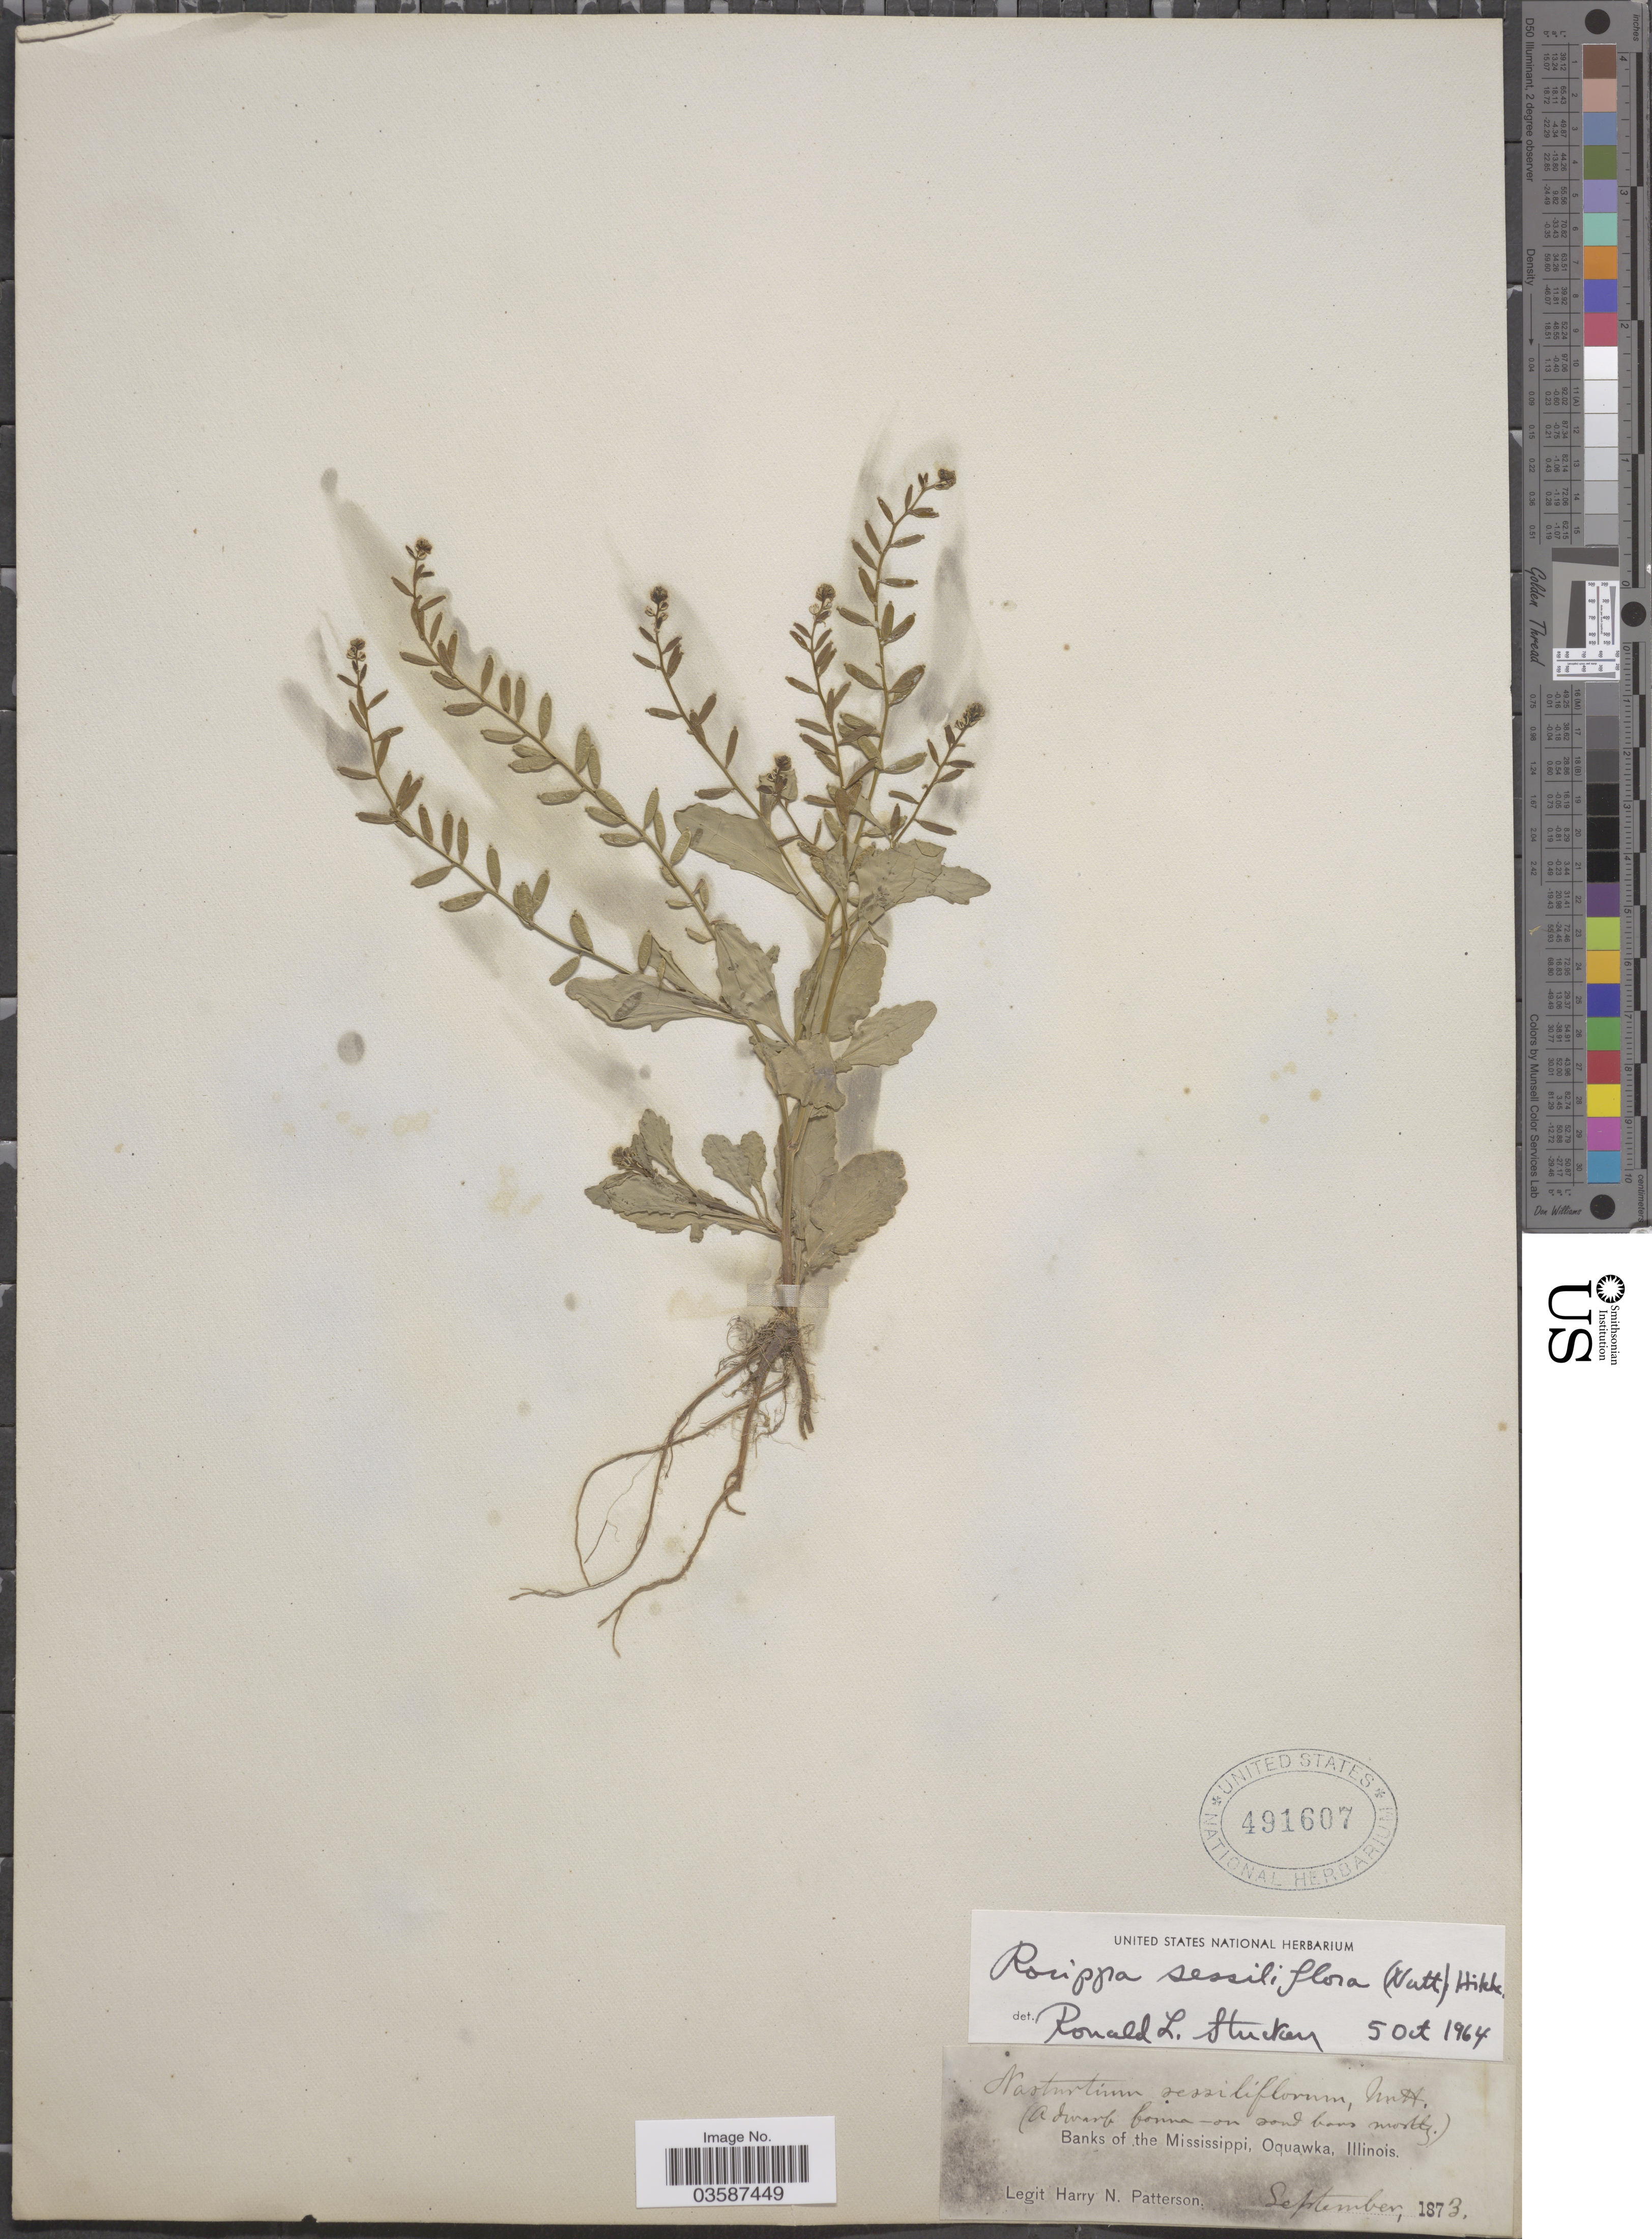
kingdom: Plantae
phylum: Tracheophyta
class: Magnoliopsida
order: Brassicales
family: Brassicaceae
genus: Rorippa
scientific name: Rorippa sessiliflora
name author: (Nutt.) Hitchc.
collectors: H. N. Patterson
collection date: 1873-09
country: United States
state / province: Illinois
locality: Banks of the Mississippi, Oquawka.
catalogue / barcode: US 491607